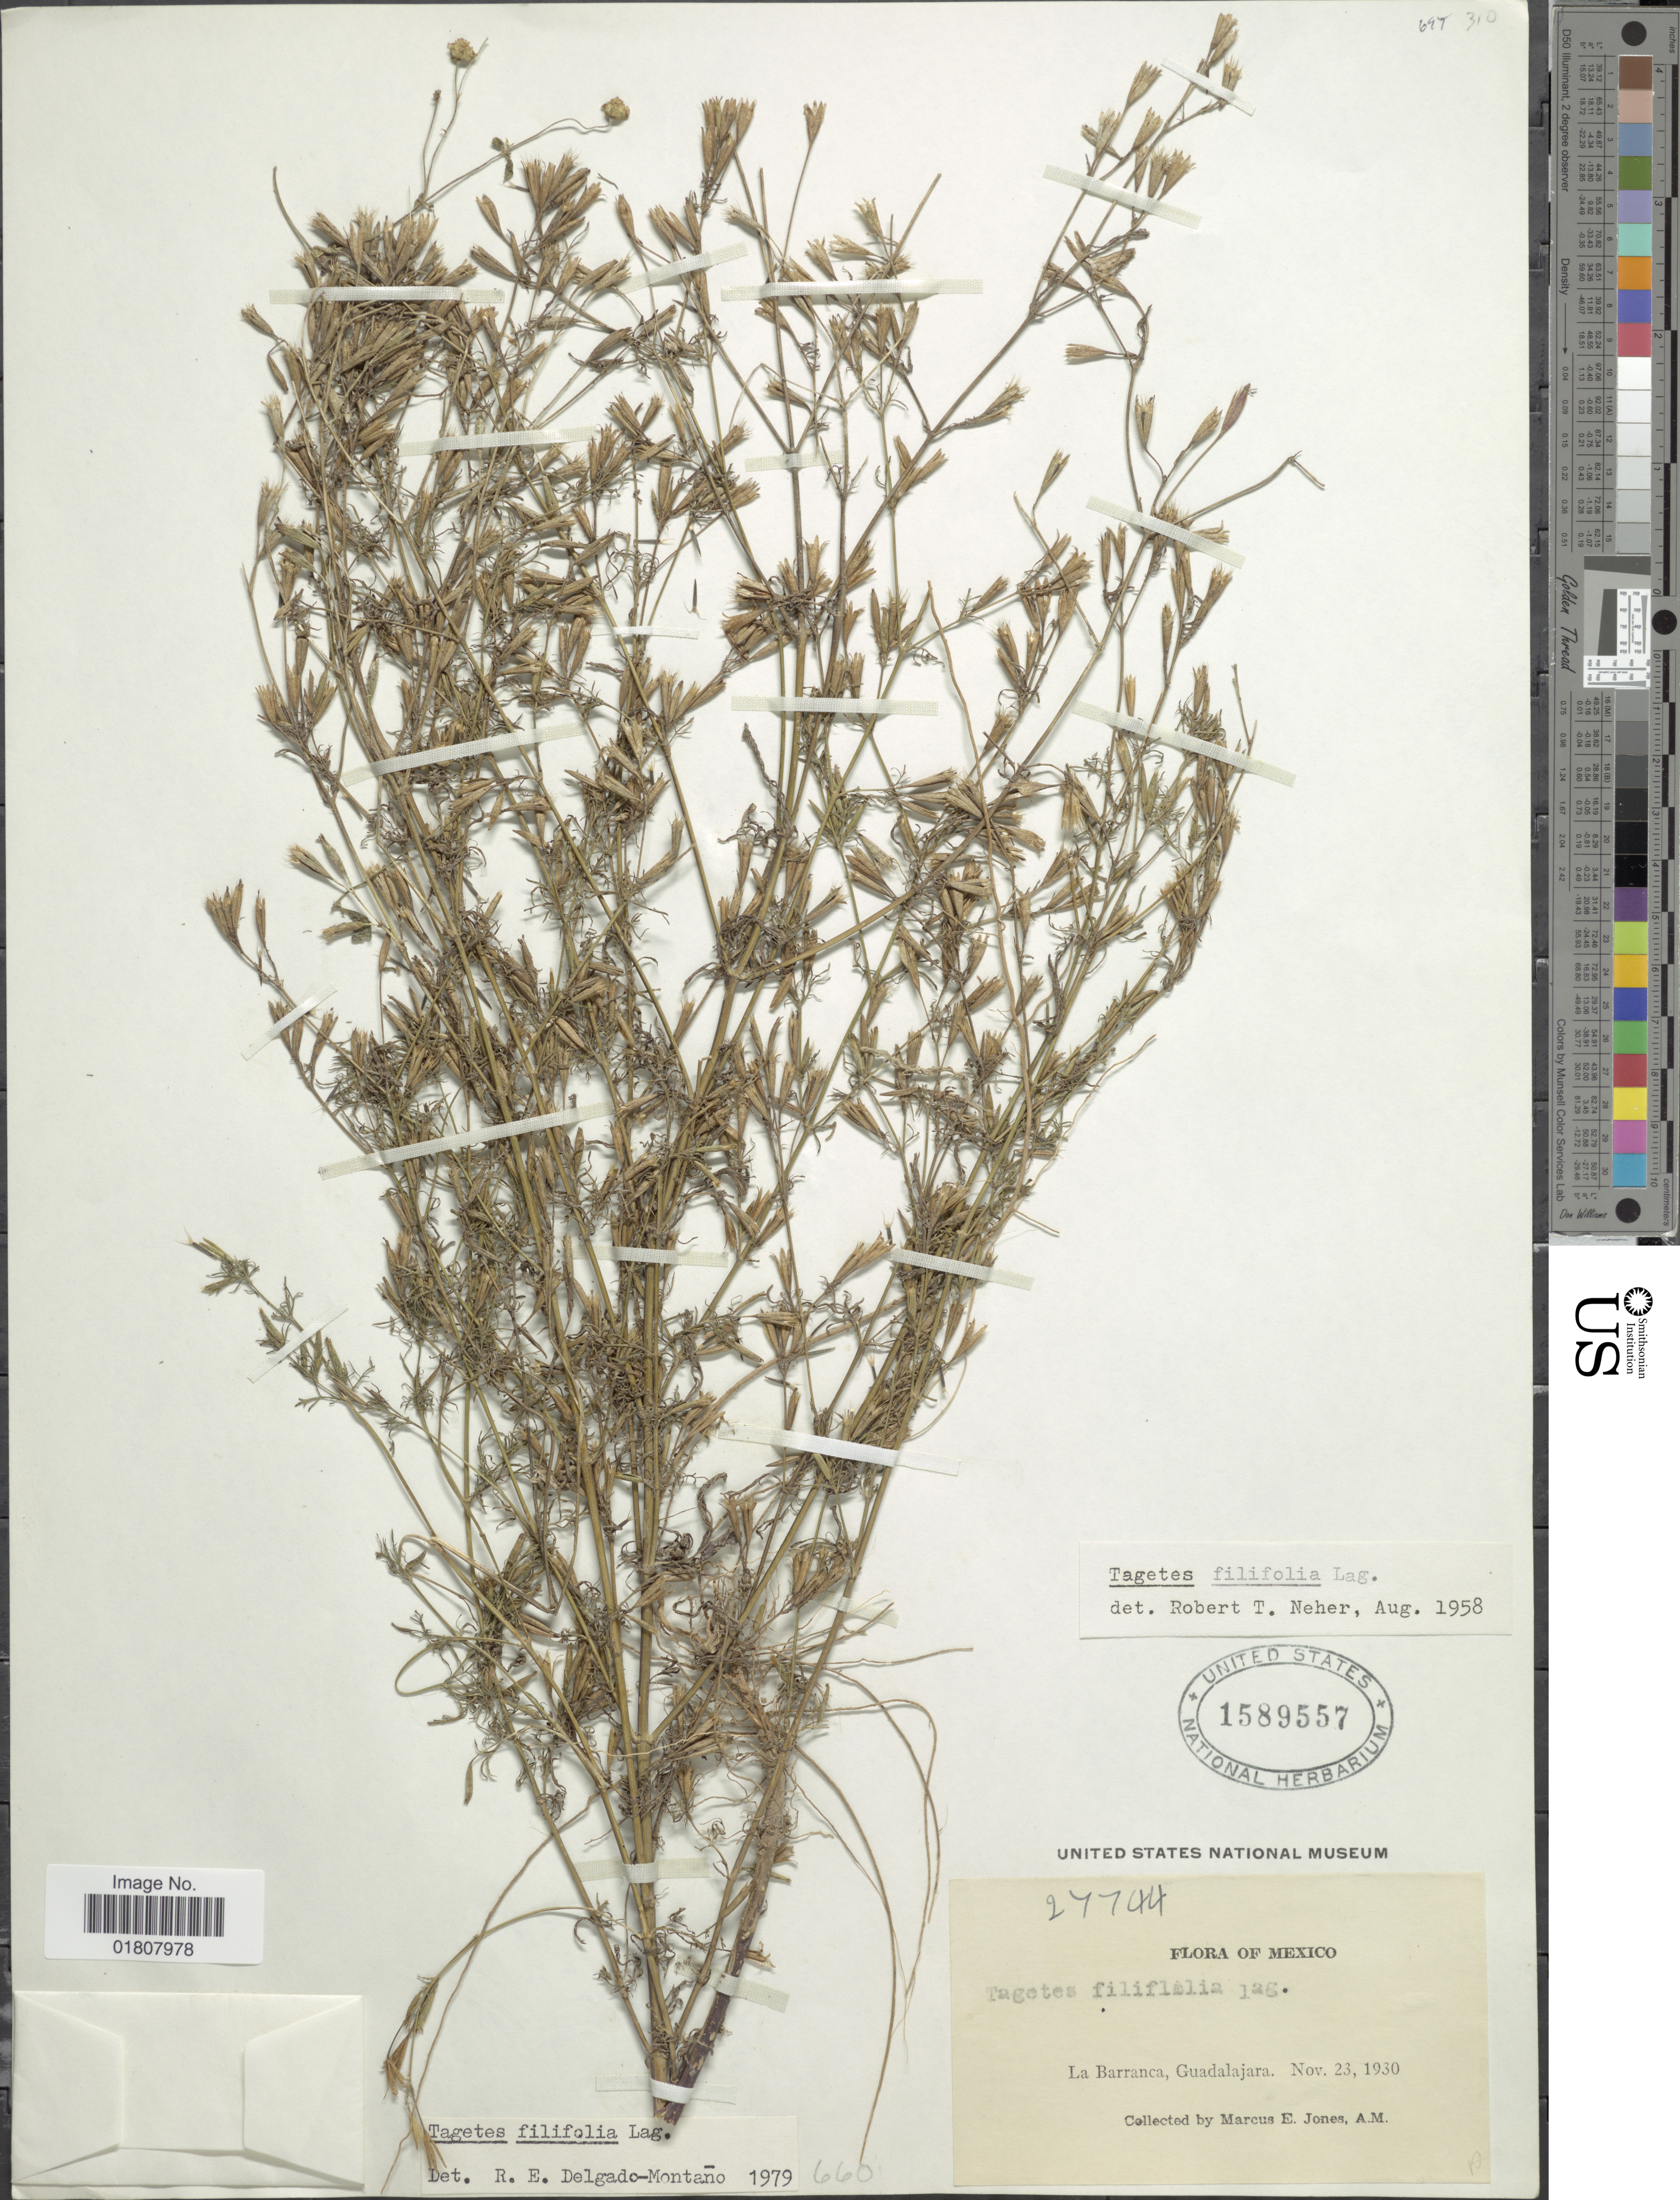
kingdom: Plantae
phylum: Tracheophyta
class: Magnoliopsida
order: Asterales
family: Asteraceae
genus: Tagetes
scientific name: Tagetes filifolia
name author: Lag.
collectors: M. E. Jones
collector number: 27744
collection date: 1930-11-23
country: Mexico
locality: La Barranca, Guadalajara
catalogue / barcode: US 1589557